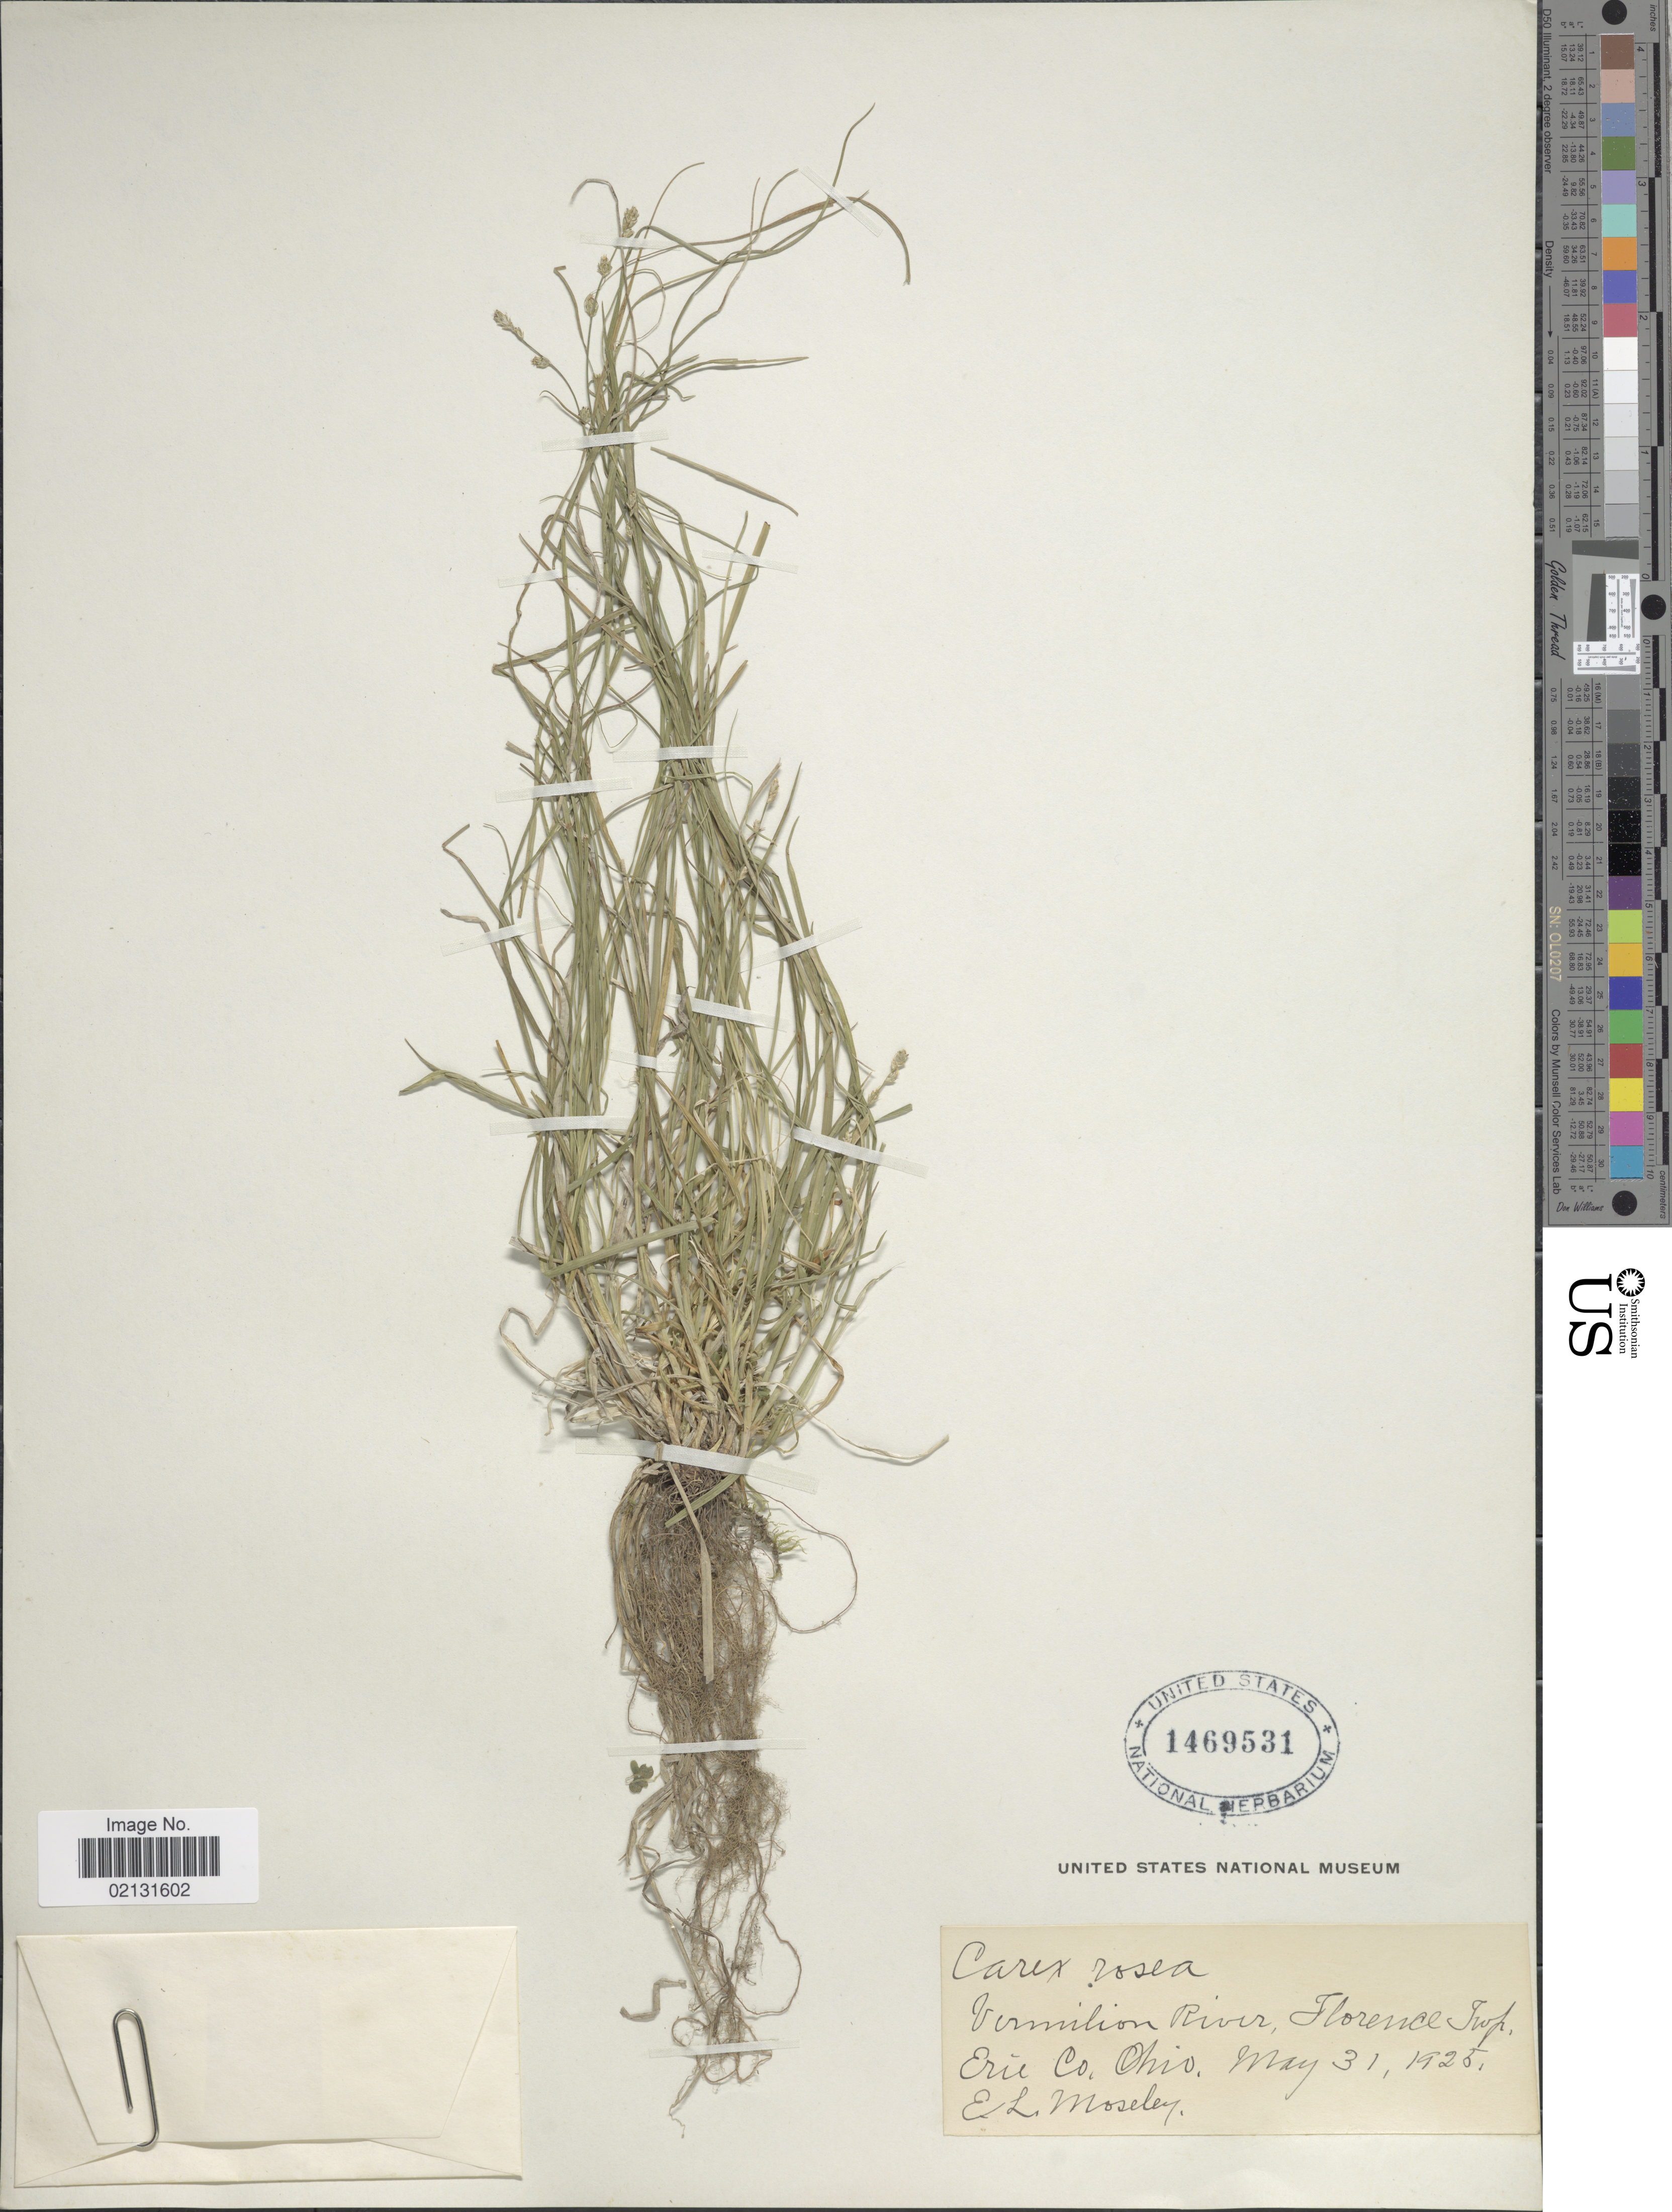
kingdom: Plantae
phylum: Tracheophyta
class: Liliopsida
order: Poales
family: Cyperaceae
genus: Carex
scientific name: Carex rosea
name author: Willd.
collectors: E. Mosley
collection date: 1925-05-31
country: United States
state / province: Ohio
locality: Vermilion River, Florence Twp., Erie Co.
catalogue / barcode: US 1469531